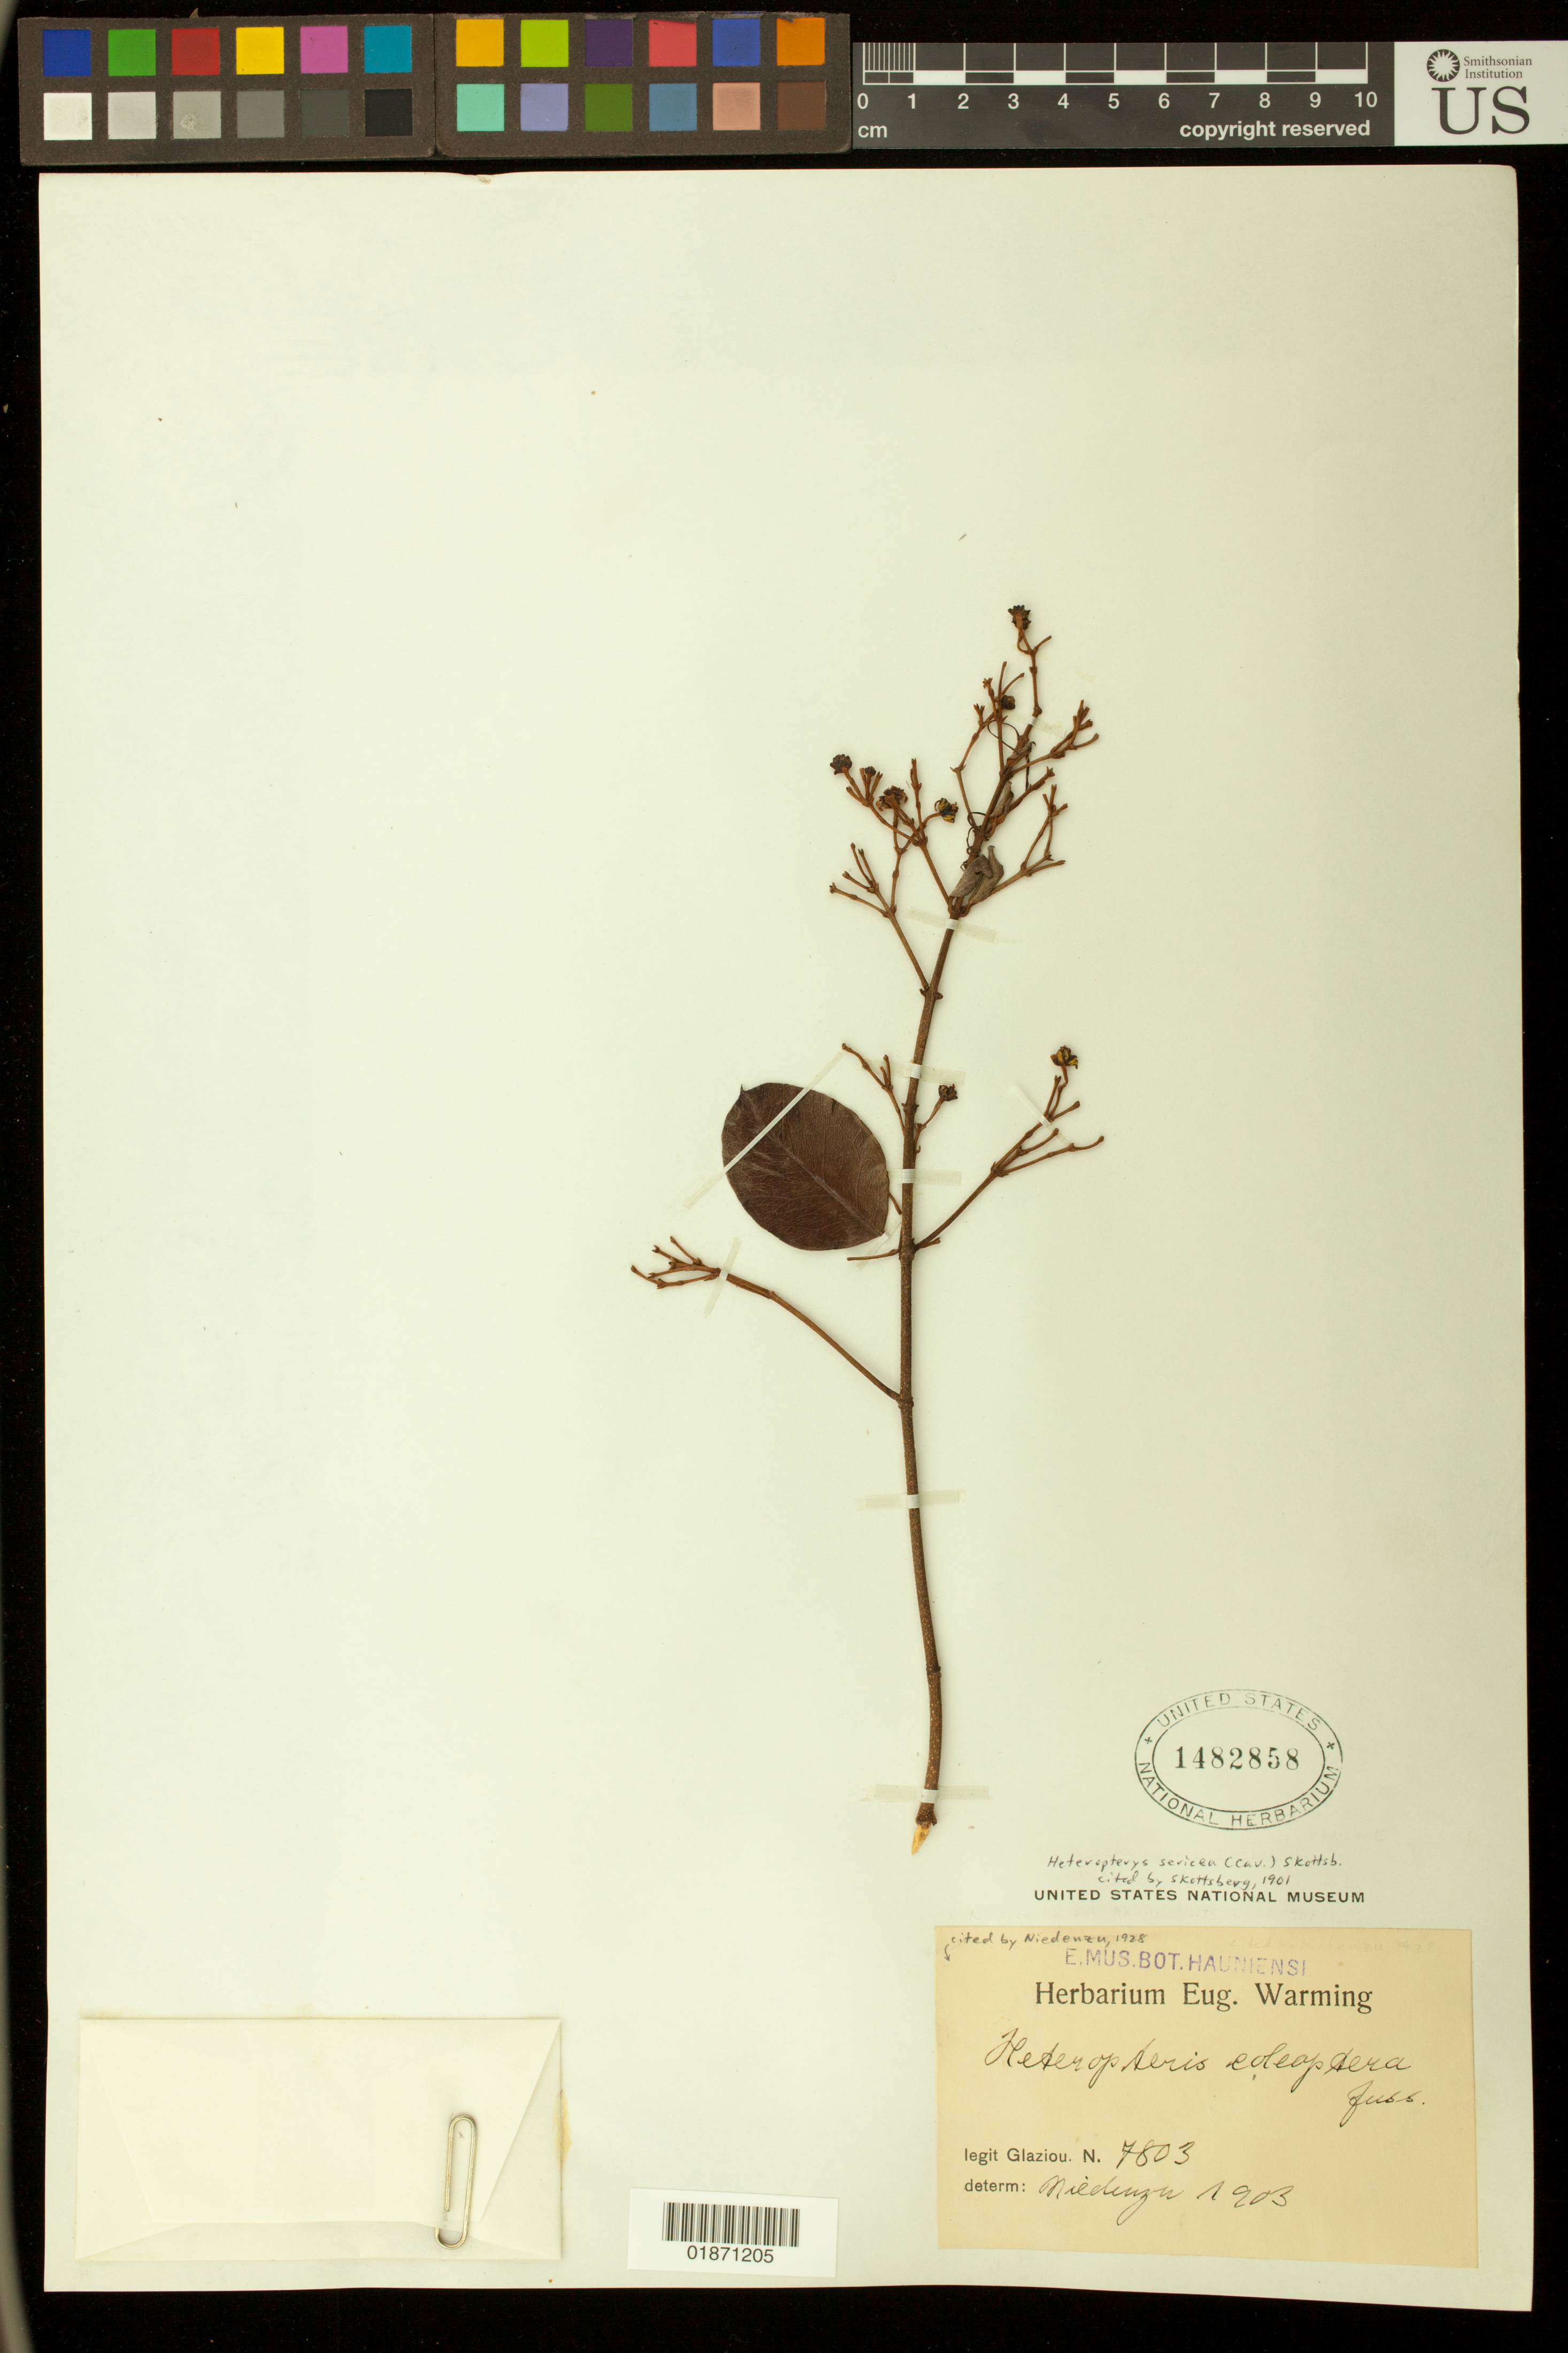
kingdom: Plantae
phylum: Tracheophyta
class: Magnoliopsida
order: Malpighiales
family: Malpighiaceae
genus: Heteropterys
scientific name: Heteropterys coleoptera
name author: A. Juss.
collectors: Glaziou, --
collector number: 7803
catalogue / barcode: US 1482858